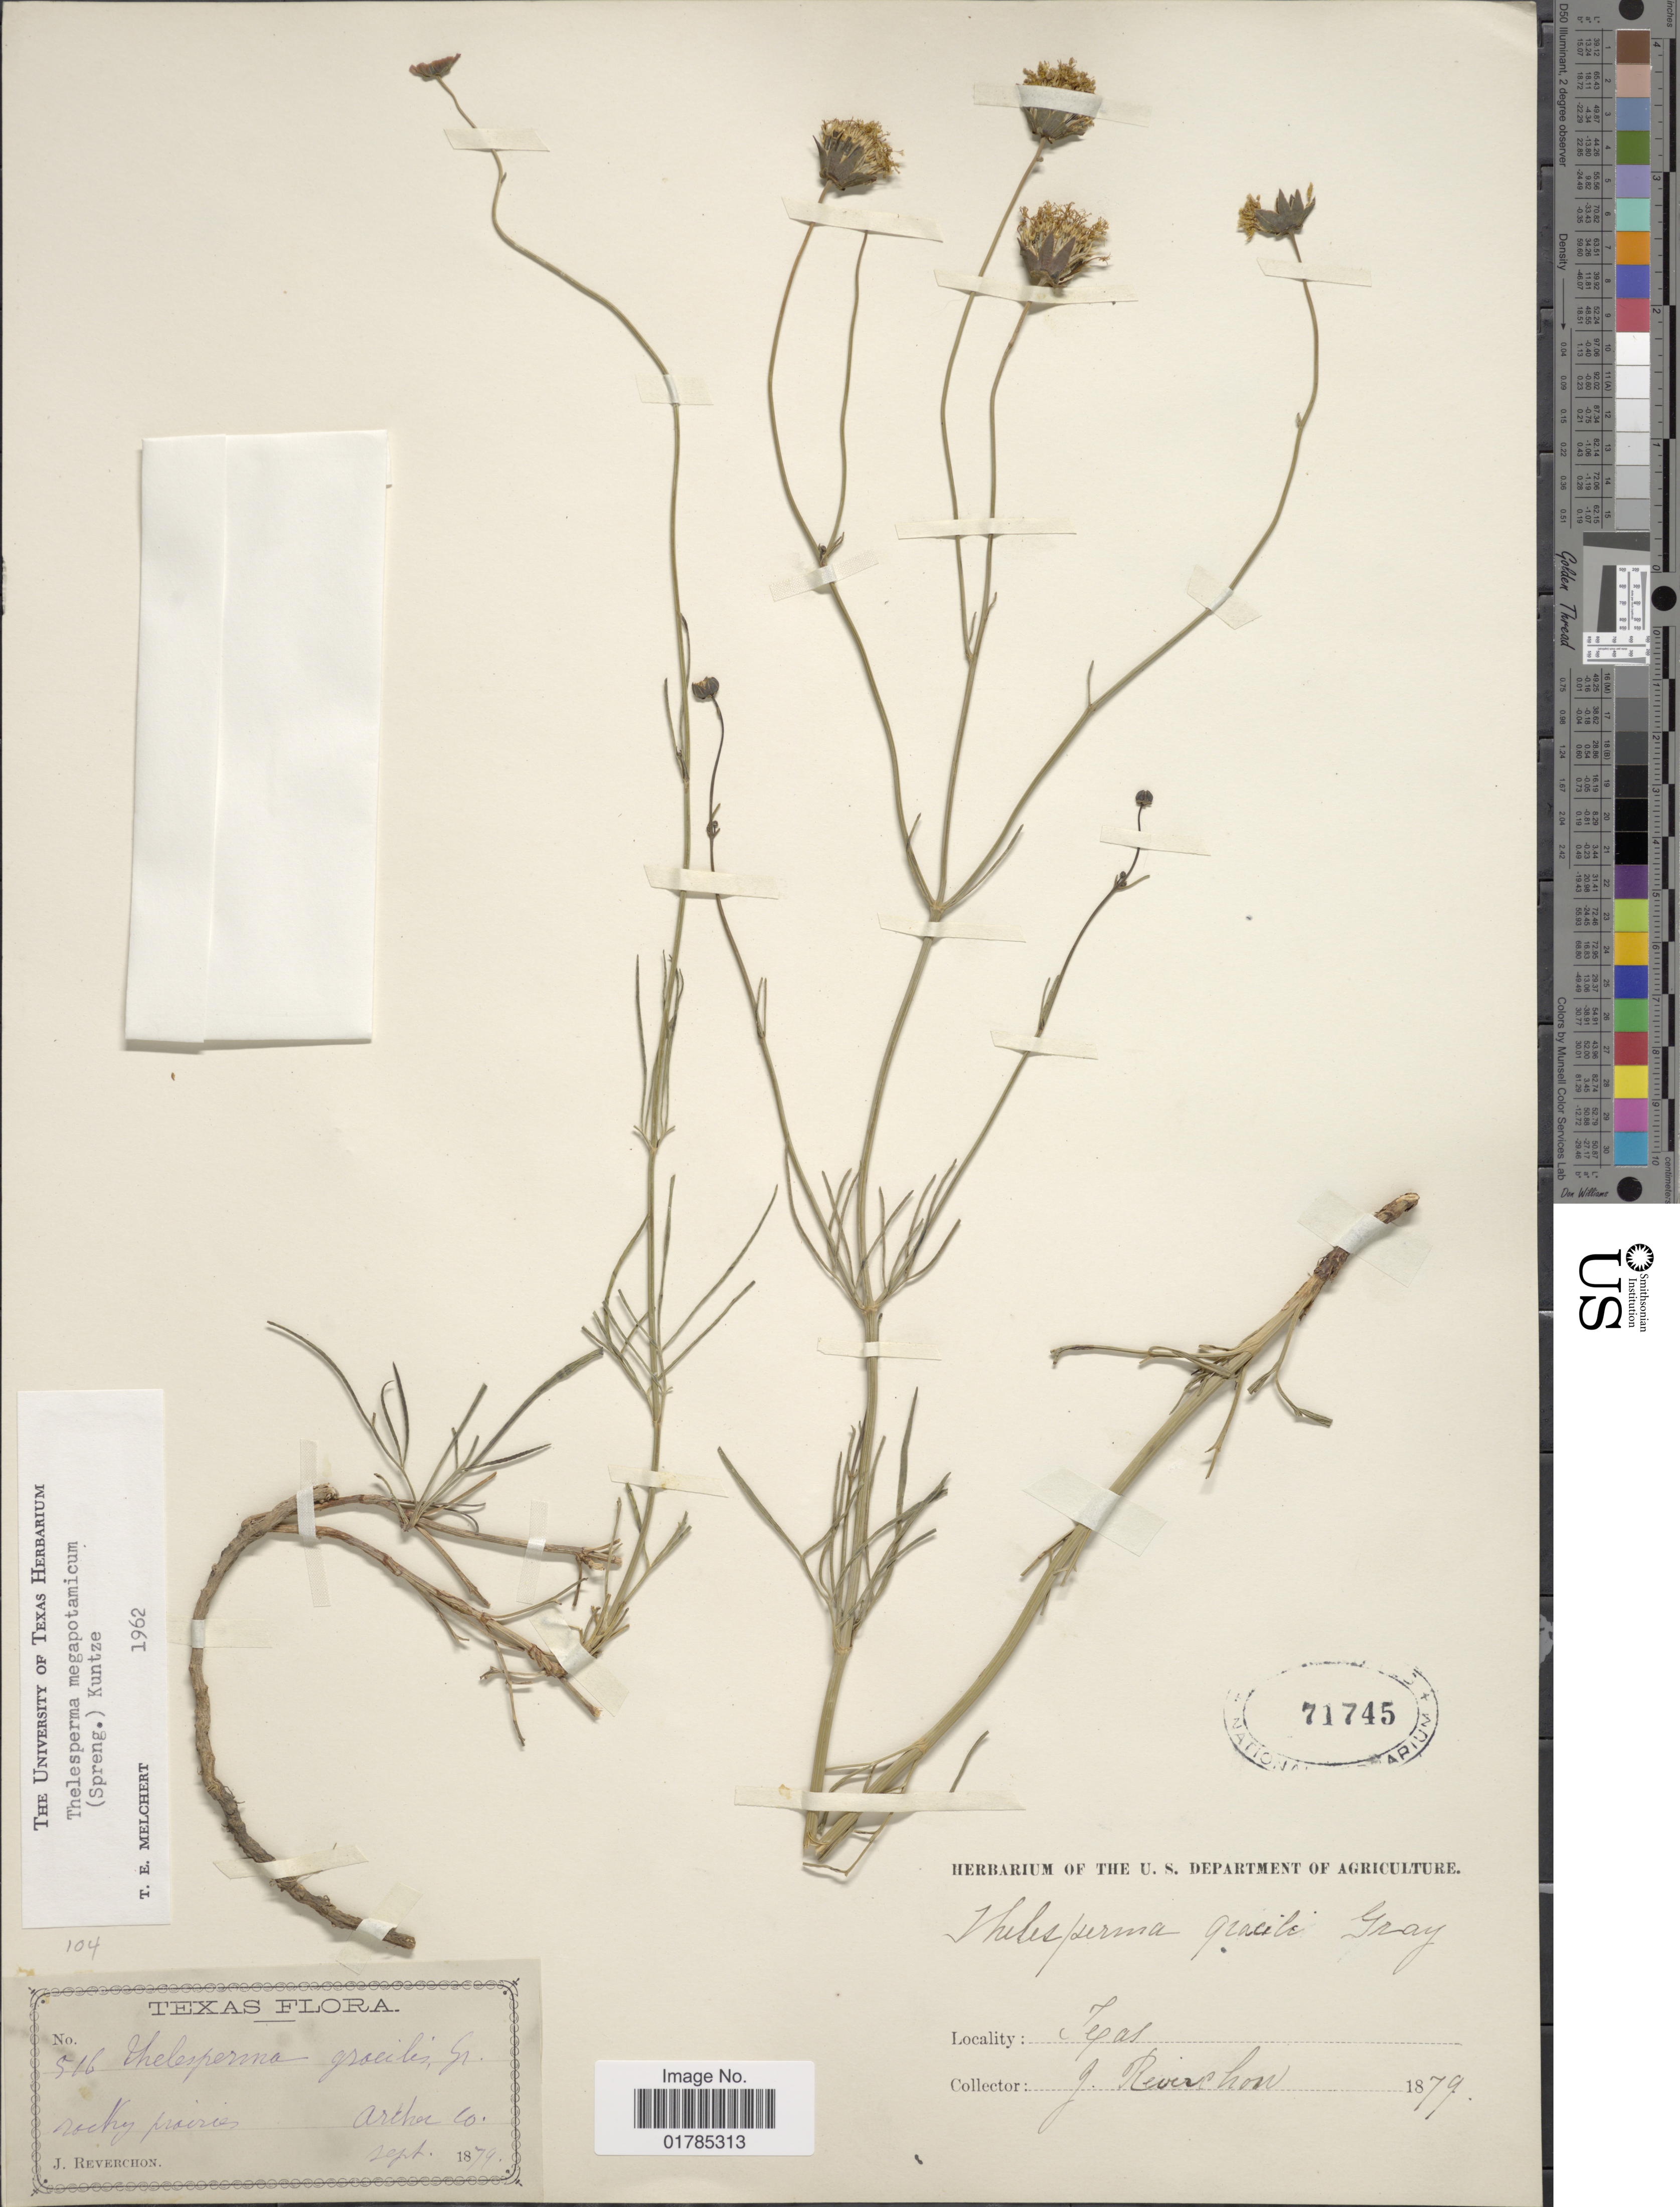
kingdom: Plantae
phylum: Tracheophyta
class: Magnoliopsida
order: Asterales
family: Asteraceae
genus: Thelesperma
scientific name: Thelesperma megapotamicum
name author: (Spreng.) Herter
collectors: J. Reverchon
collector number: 516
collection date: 1879-09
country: United States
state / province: Texas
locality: Archer Co.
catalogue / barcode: US 71745